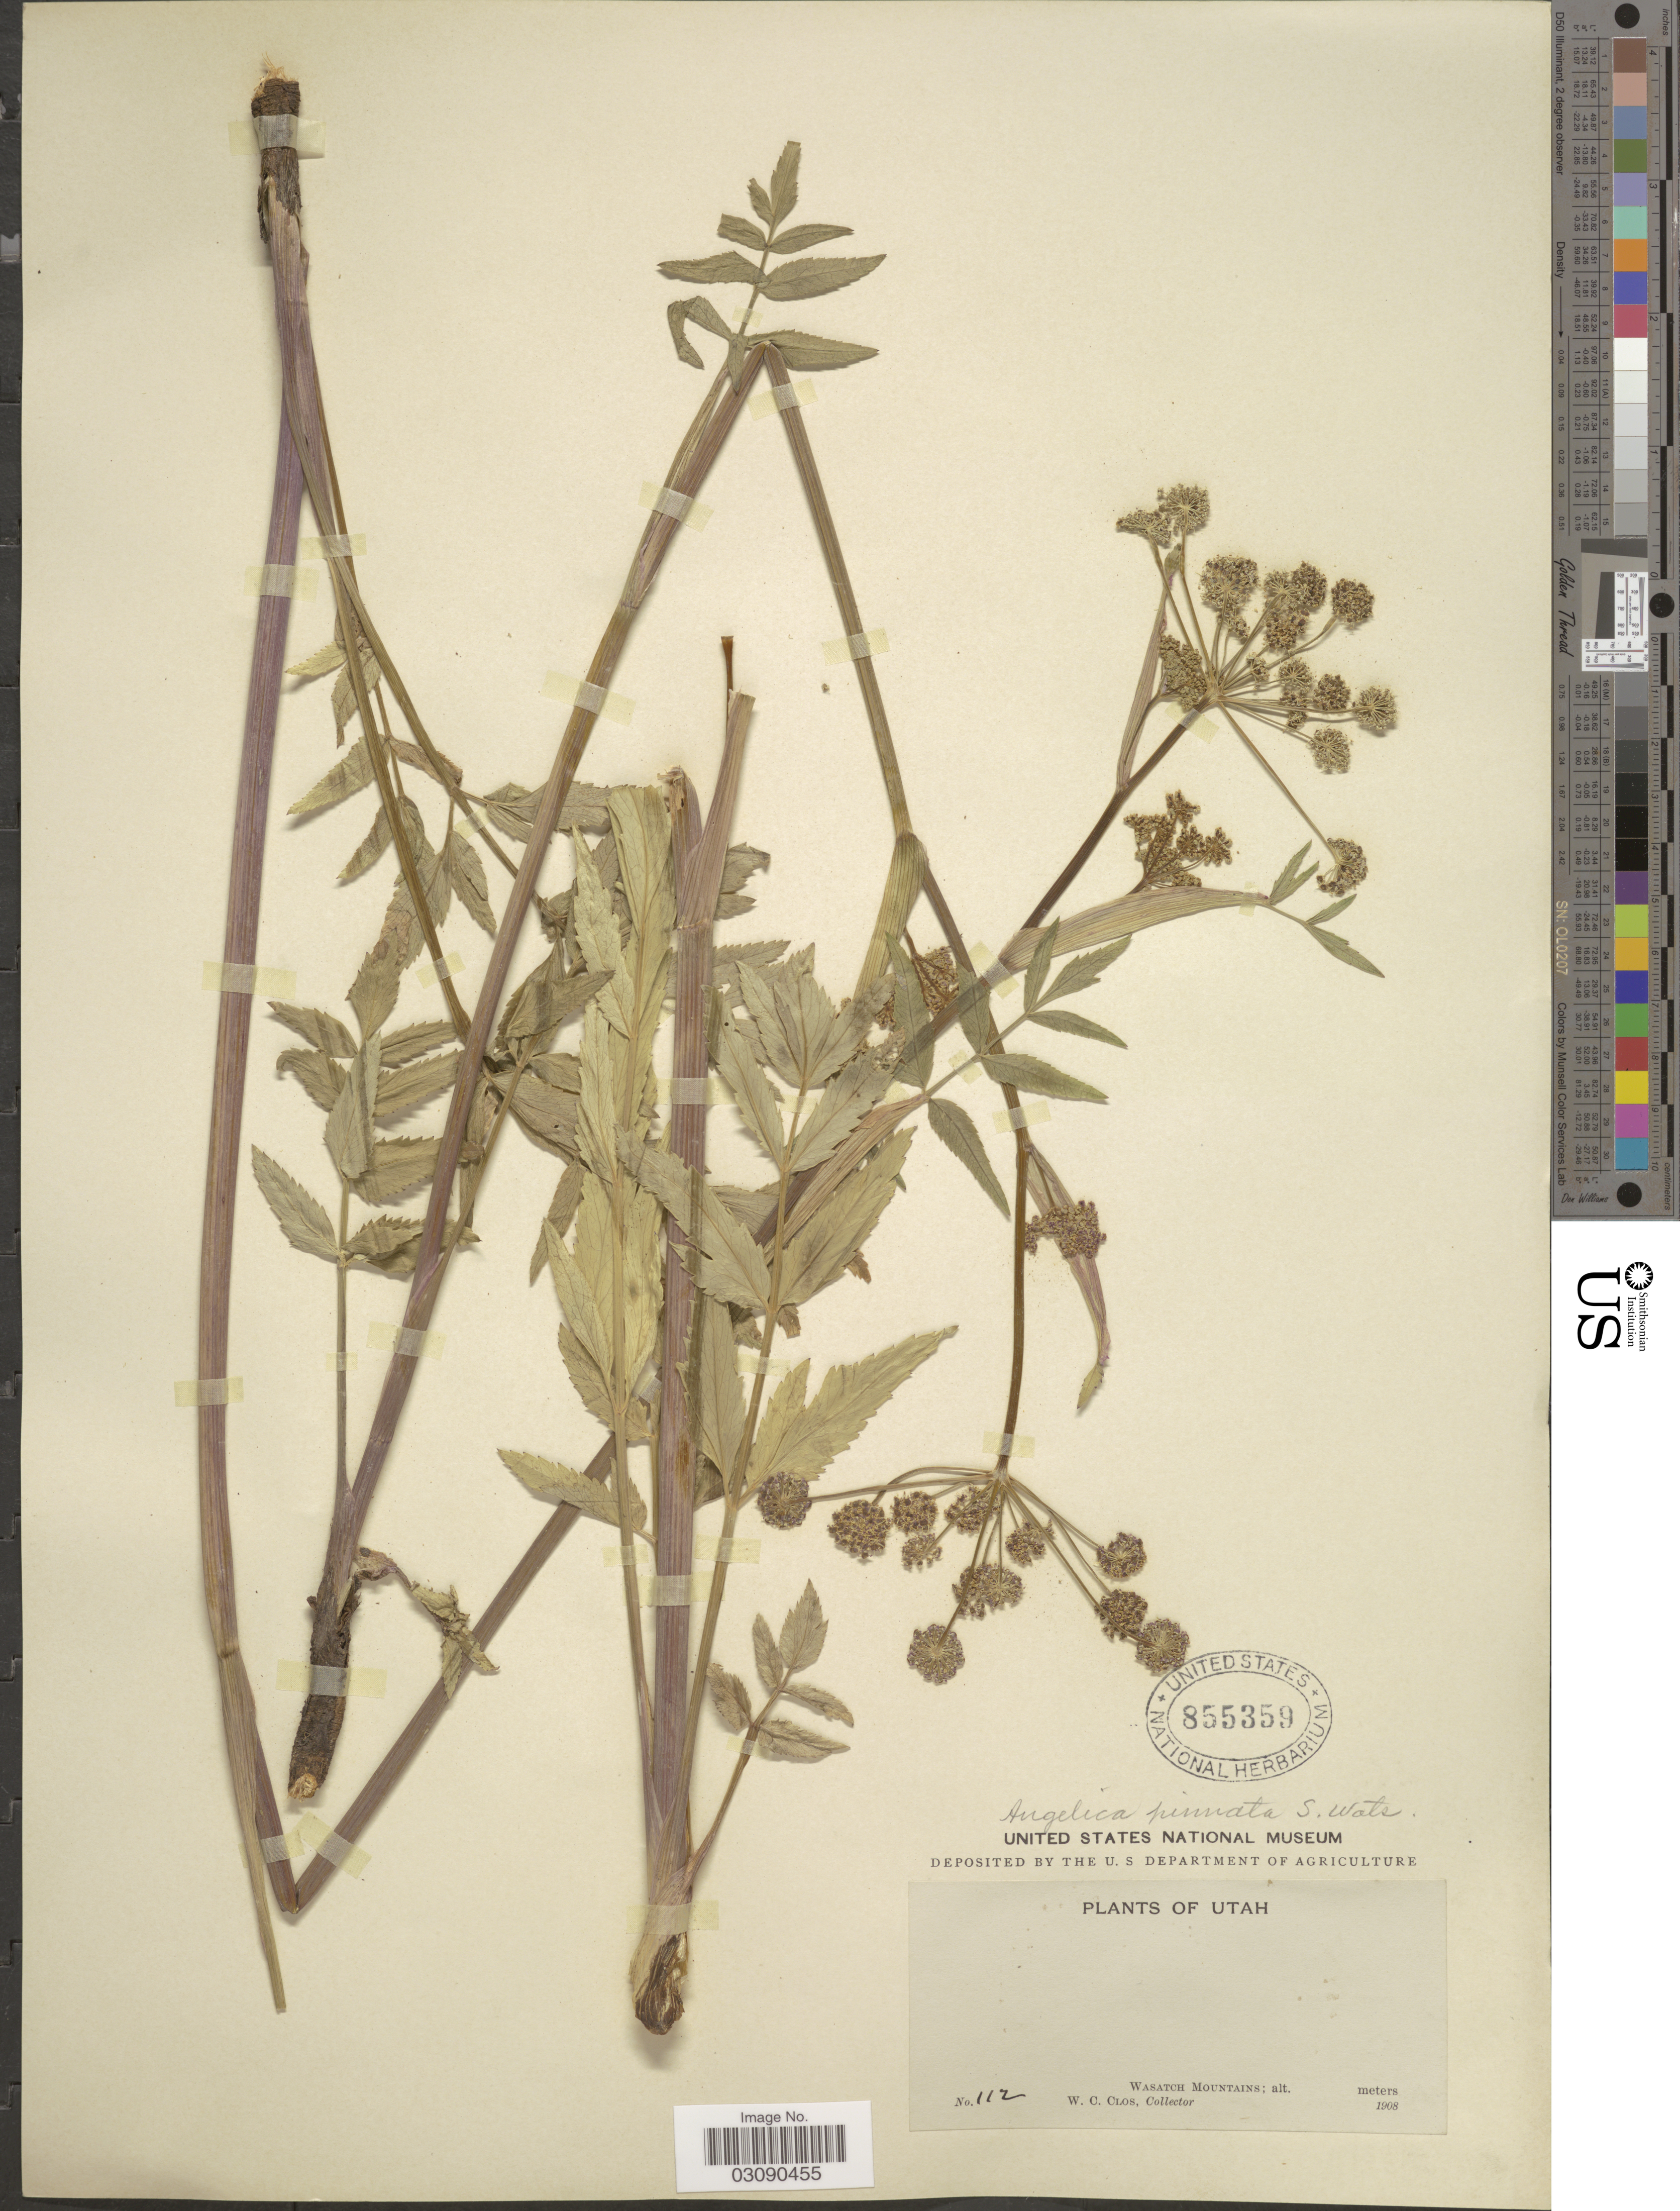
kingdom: Plantae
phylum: Tracheophyta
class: Magnoliopsida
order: Apiales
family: Apiaceae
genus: Angelica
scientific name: Angelica pinnata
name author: S. Watson in C. King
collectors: W. C. Clos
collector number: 112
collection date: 1908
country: United States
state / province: Utah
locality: Wasatch Mountains.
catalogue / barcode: US 855359